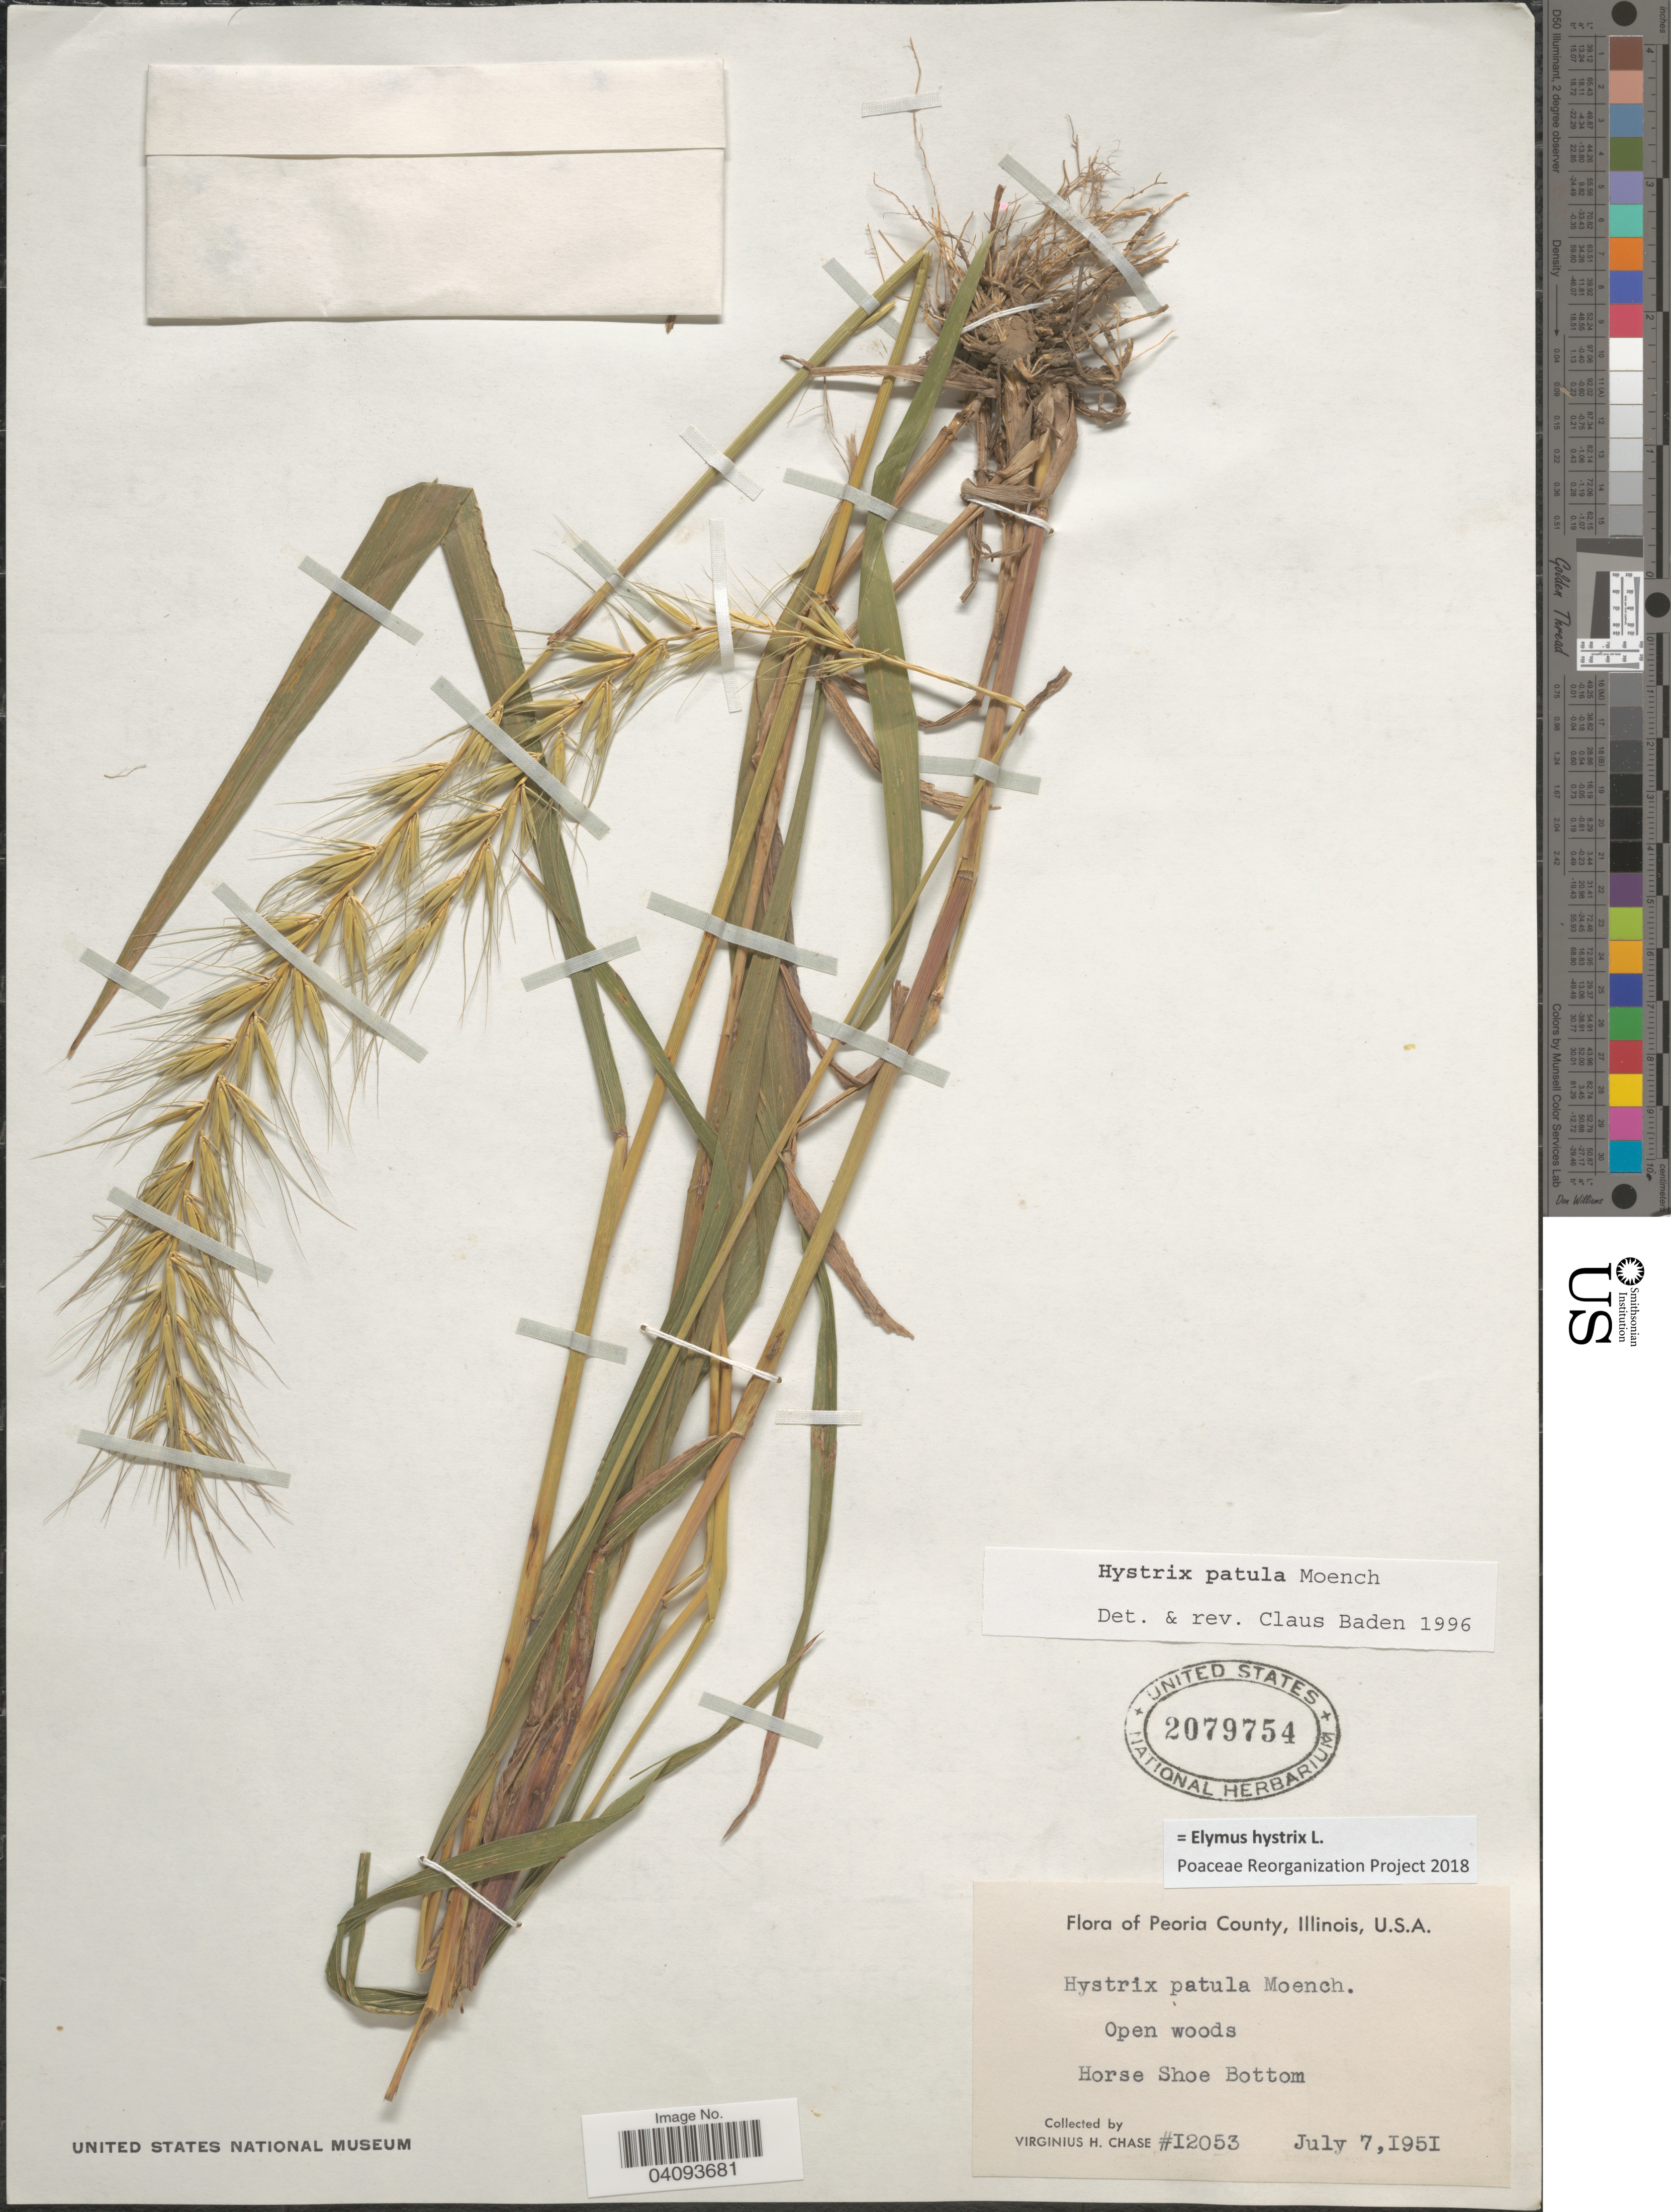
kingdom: Plantae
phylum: Tracheophyta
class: Liliopsida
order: Poales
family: Poaceae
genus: Elymus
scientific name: Elymus hystrix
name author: L.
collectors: V. H. Chase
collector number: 12053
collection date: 1951-07-07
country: United States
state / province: Illinois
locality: Peoria County. Horse Shoe Bottom.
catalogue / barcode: US 2079754